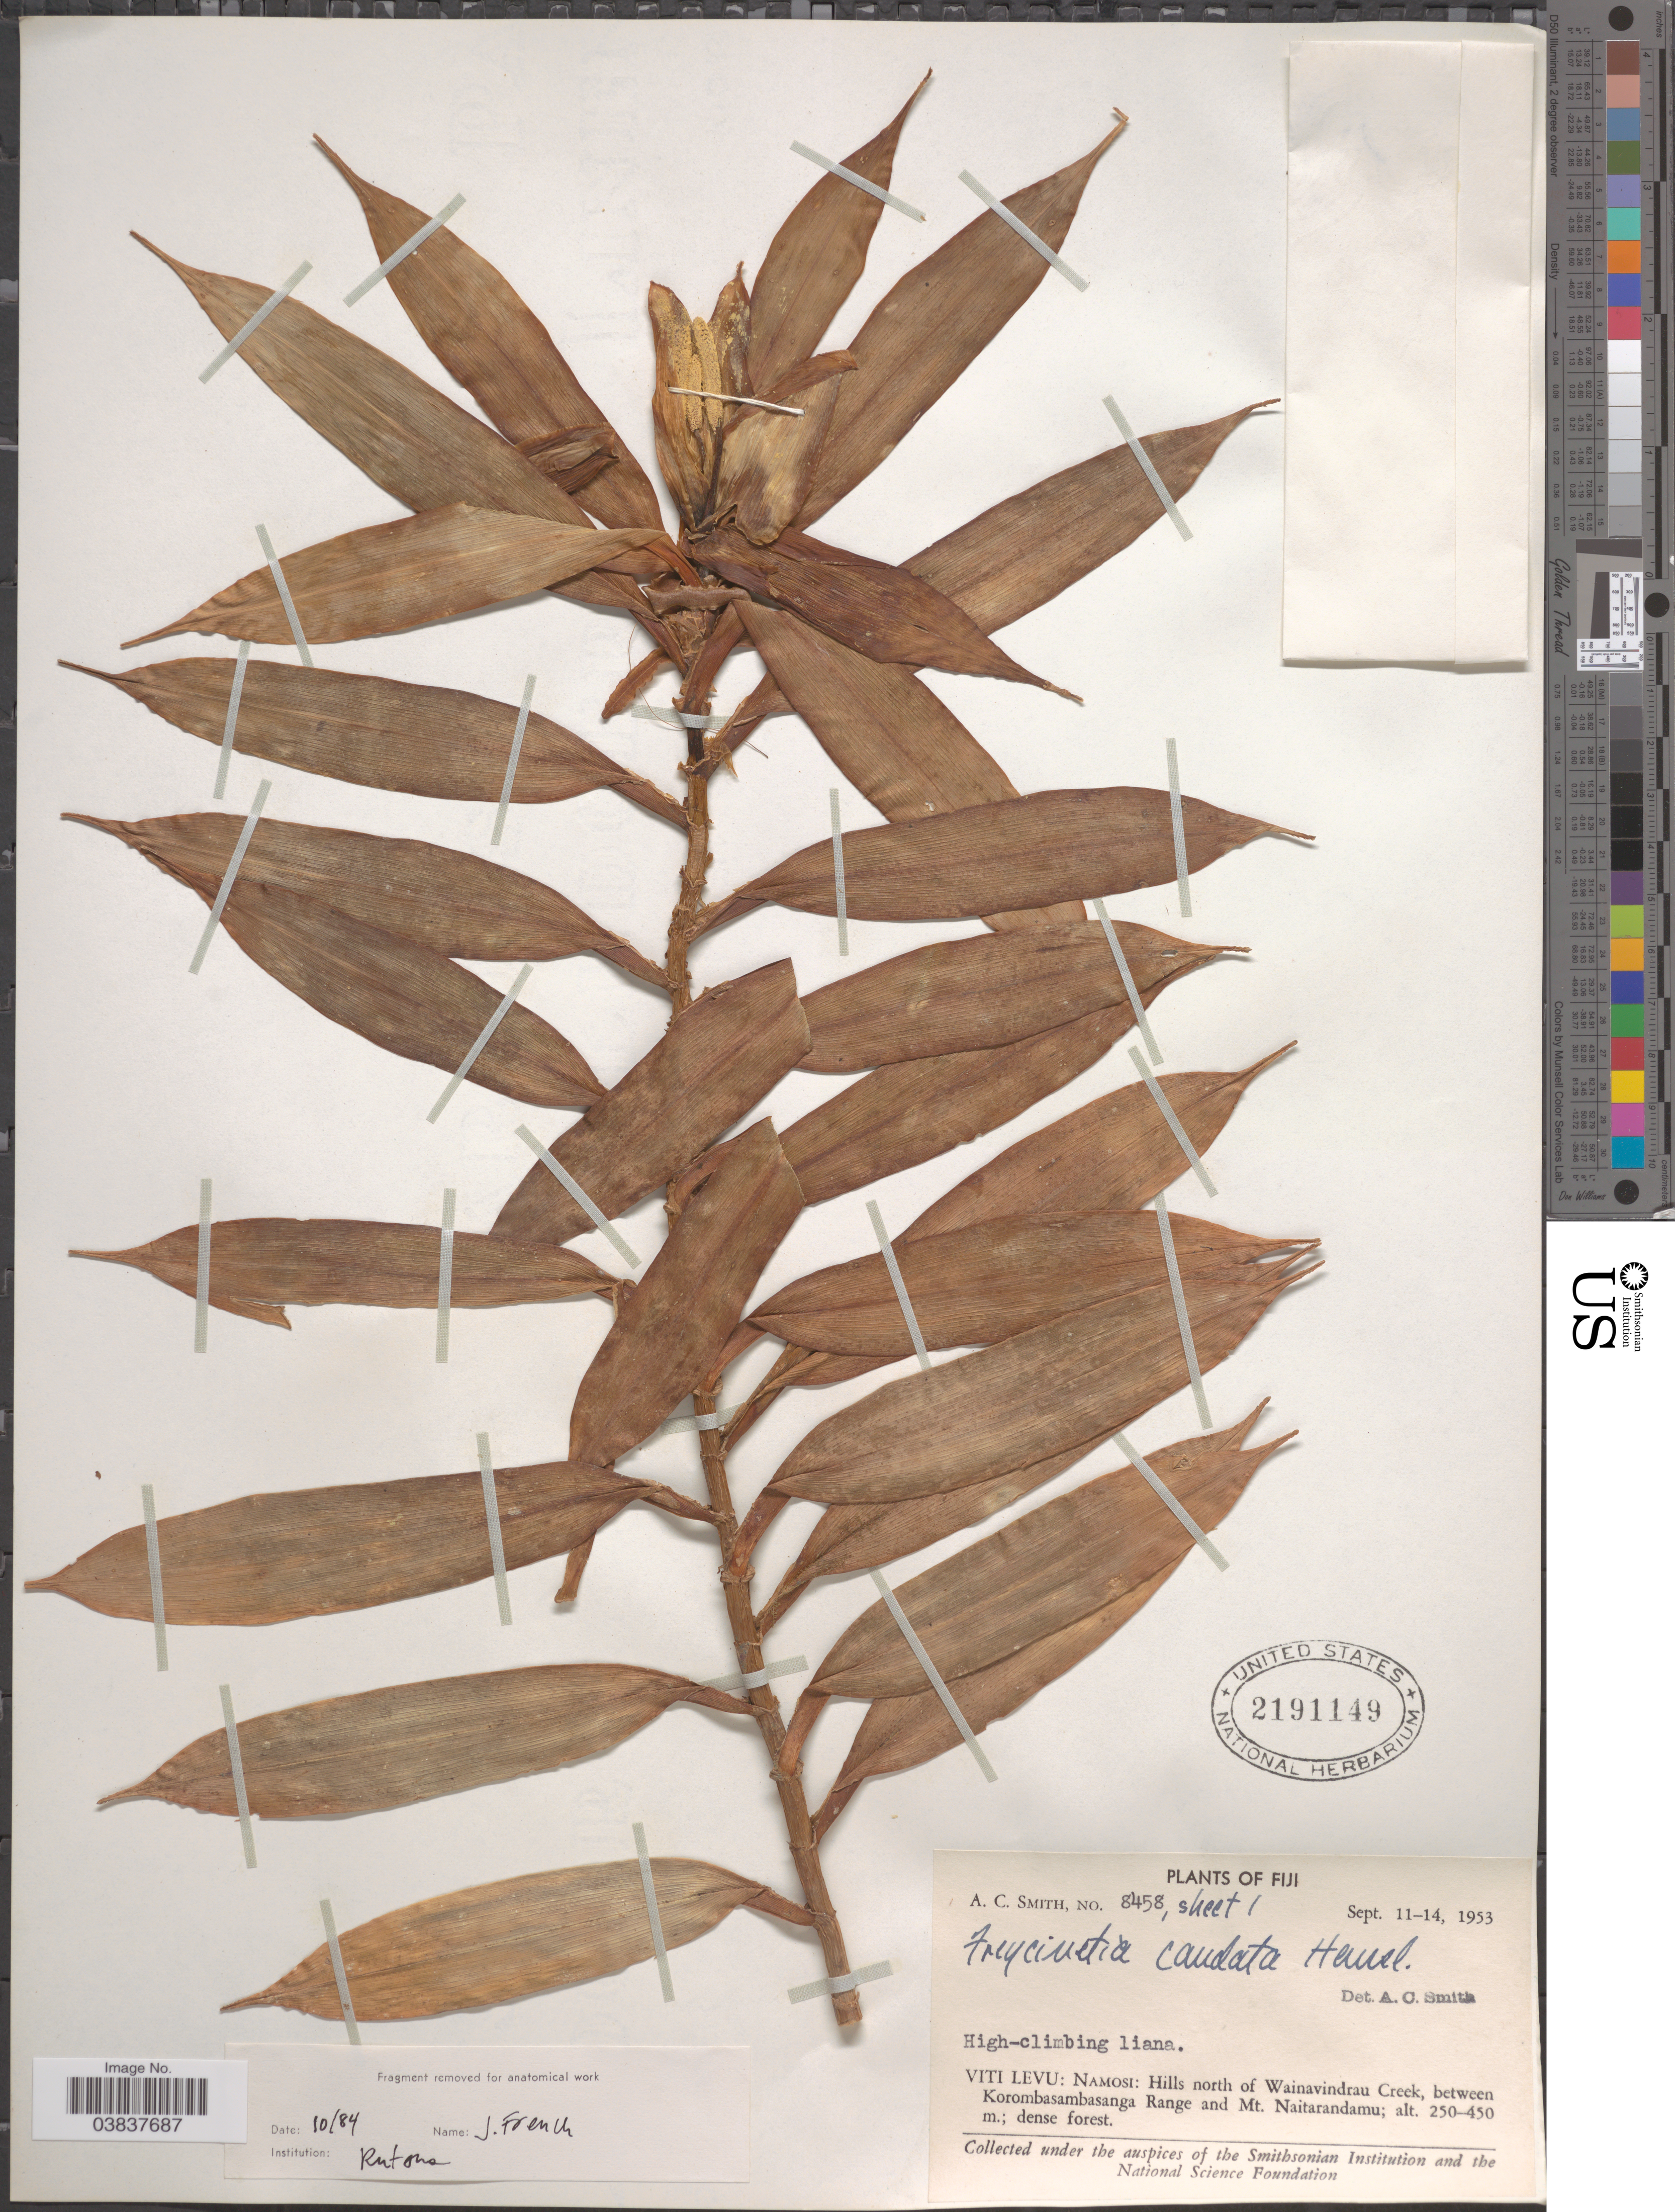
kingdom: Plantae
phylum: Tracheophyta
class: Liliopsida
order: Pandanales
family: Pandanaceae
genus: Freycinetia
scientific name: Freycinetia caudata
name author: Hemsl.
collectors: A. C. Smith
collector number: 8458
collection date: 1953-09-11/1953-09-14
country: Fiji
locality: Viti Levu: Namosi: Hills north of Wainavindrau Creek, between Korombasambasanga Range and Mt. Naitarandamu.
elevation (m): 250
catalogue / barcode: US 2191149